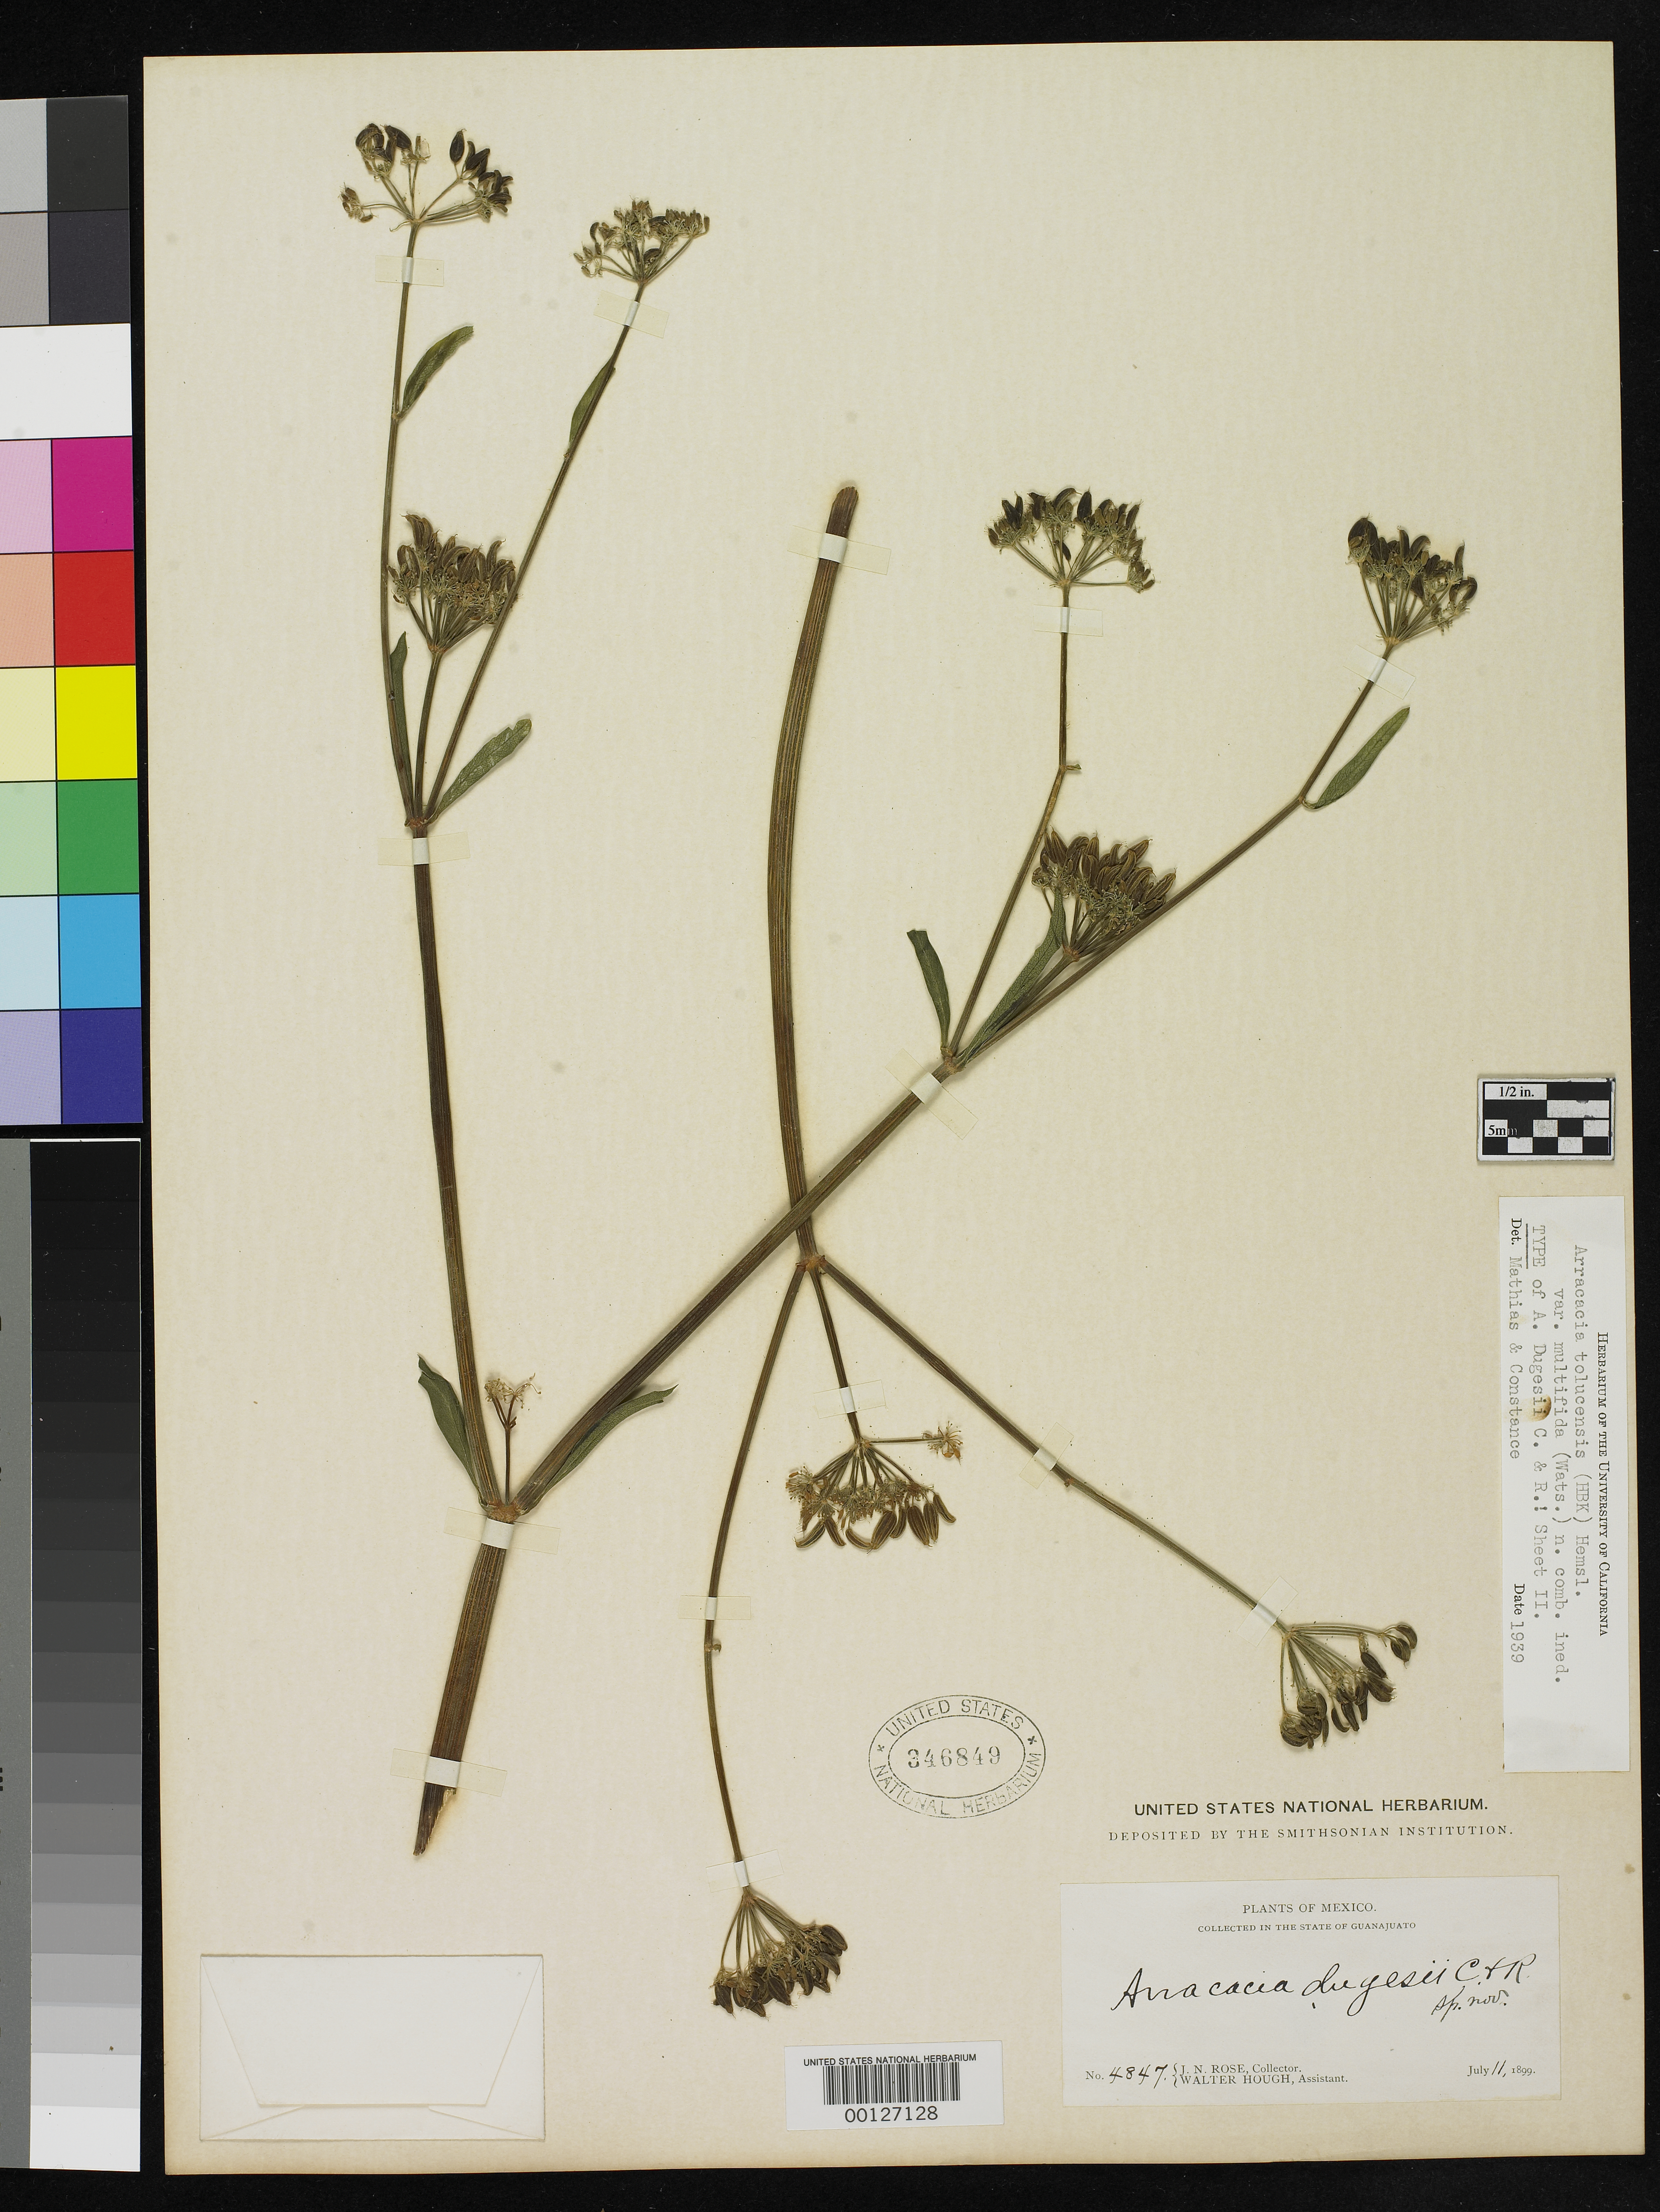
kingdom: Plantae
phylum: Tracheophyta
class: Magnoliopsida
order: Apiales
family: Apiaceae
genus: Arracacia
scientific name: Arracacia dugesii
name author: J.M. Coult. & Rose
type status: Holotype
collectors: J. N. Rose & W. Hough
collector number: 4847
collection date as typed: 11 Jul 1899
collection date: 1899-07-11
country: Mexico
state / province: Guanajuato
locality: Guanajuato.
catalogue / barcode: US 346849